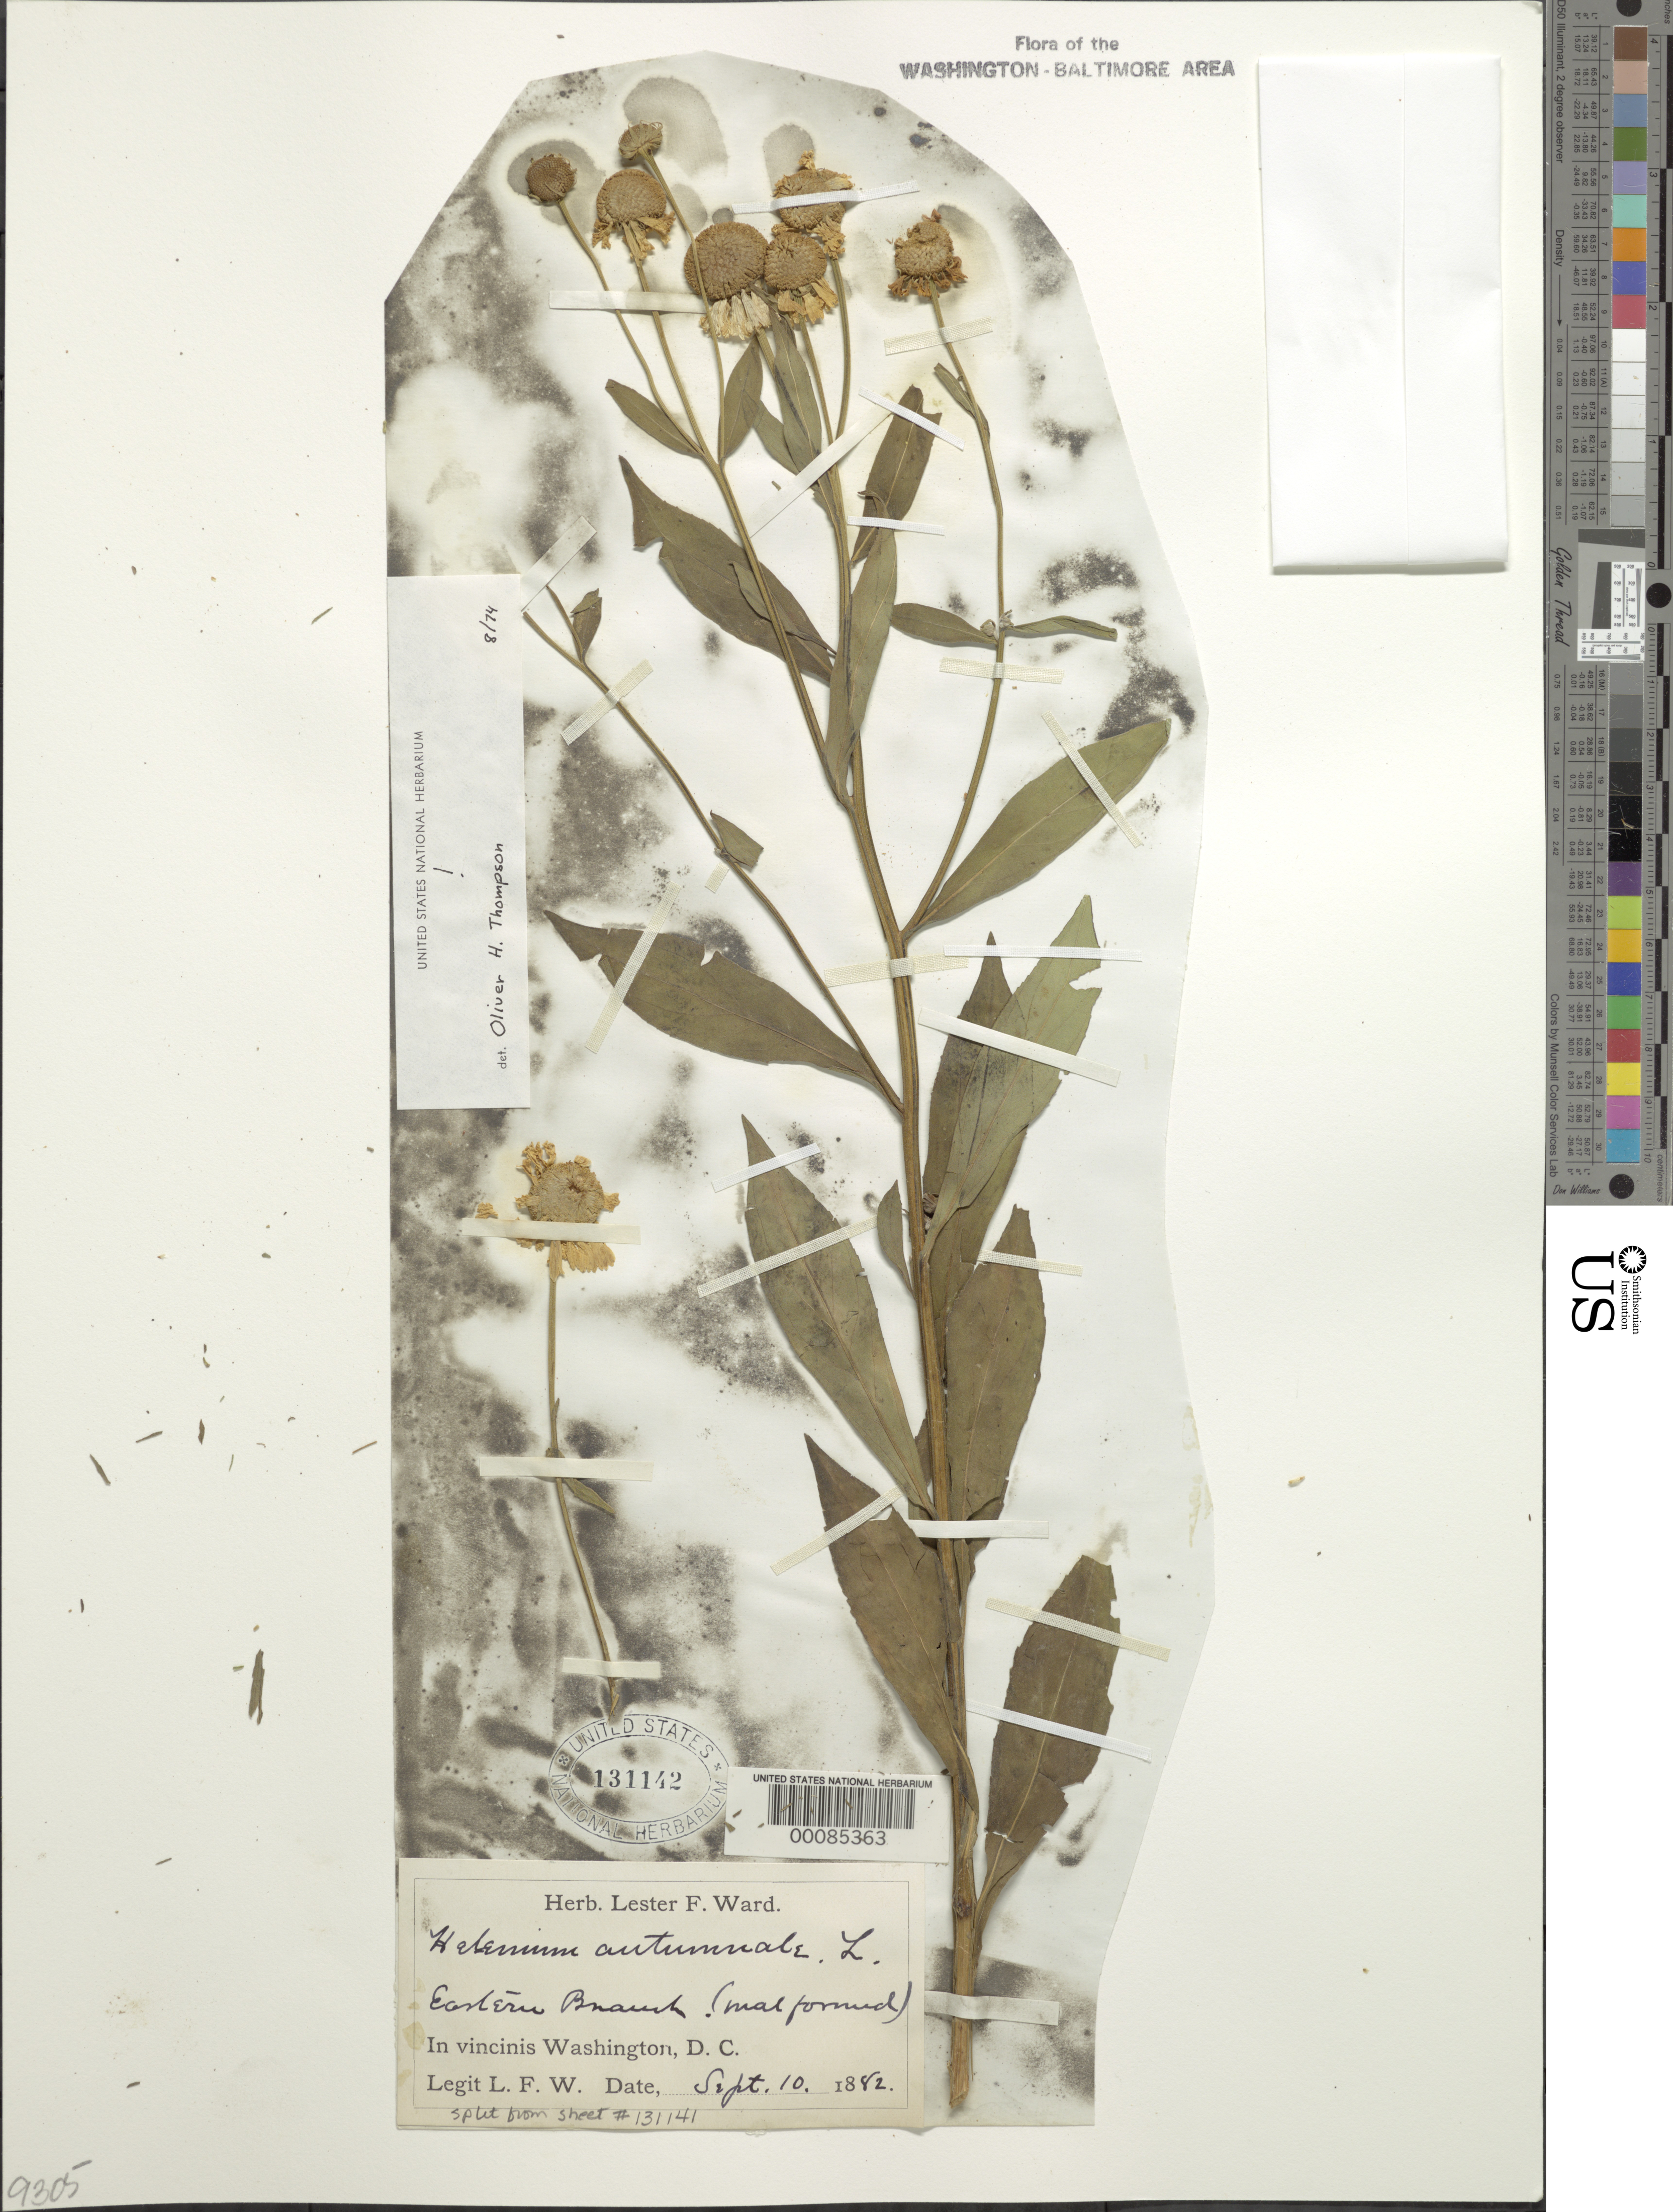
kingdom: Plantae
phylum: Tracheophyta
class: Magnoliopsida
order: Asterales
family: Asteraceae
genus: Helenium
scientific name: Helenium autumnale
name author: L.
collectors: L. F. Ward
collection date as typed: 10 Sep 1882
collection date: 1882-09-10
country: United States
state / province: District of Columbia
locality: Eastern Branch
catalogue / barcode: US 131142